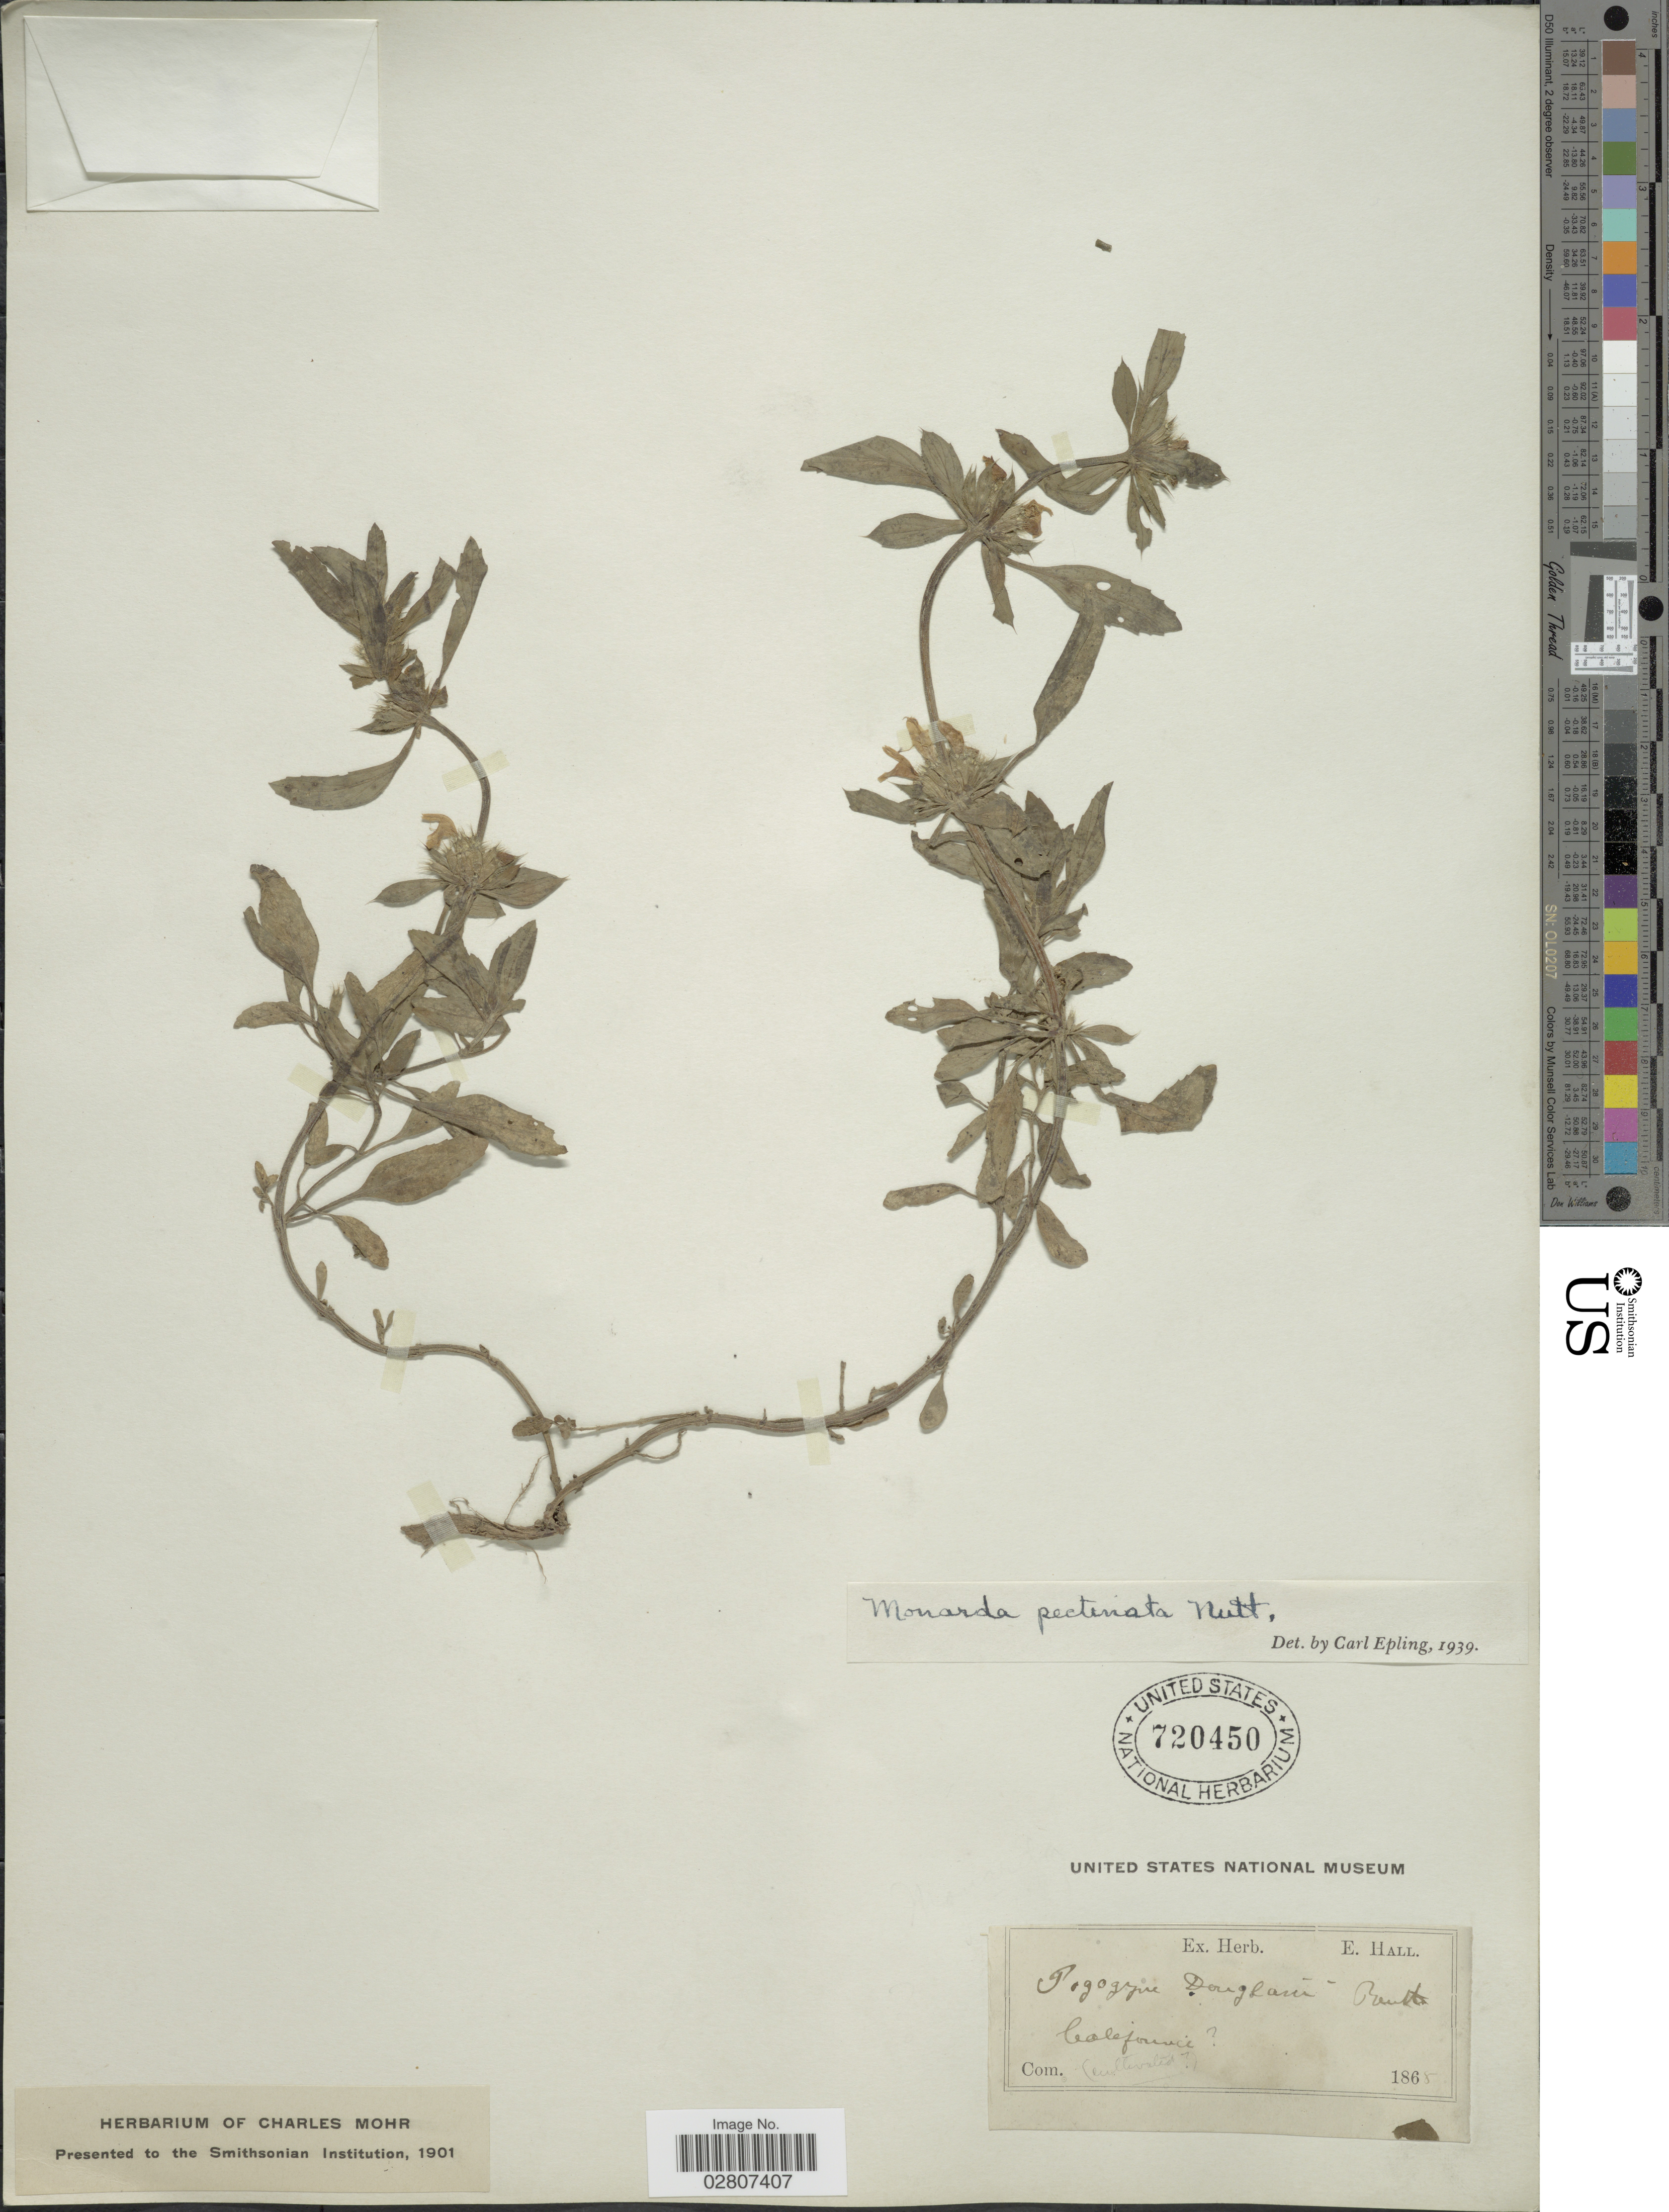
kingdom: Plantae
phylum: Tracheophyta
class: Magnoliopsida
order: Lamiales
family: Lamiaceae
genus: Monarda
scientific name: Monarda pectinata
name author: Nutt.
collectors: ex herb. E. Hall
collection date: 1868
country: United States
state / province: California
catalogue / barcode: US 720450